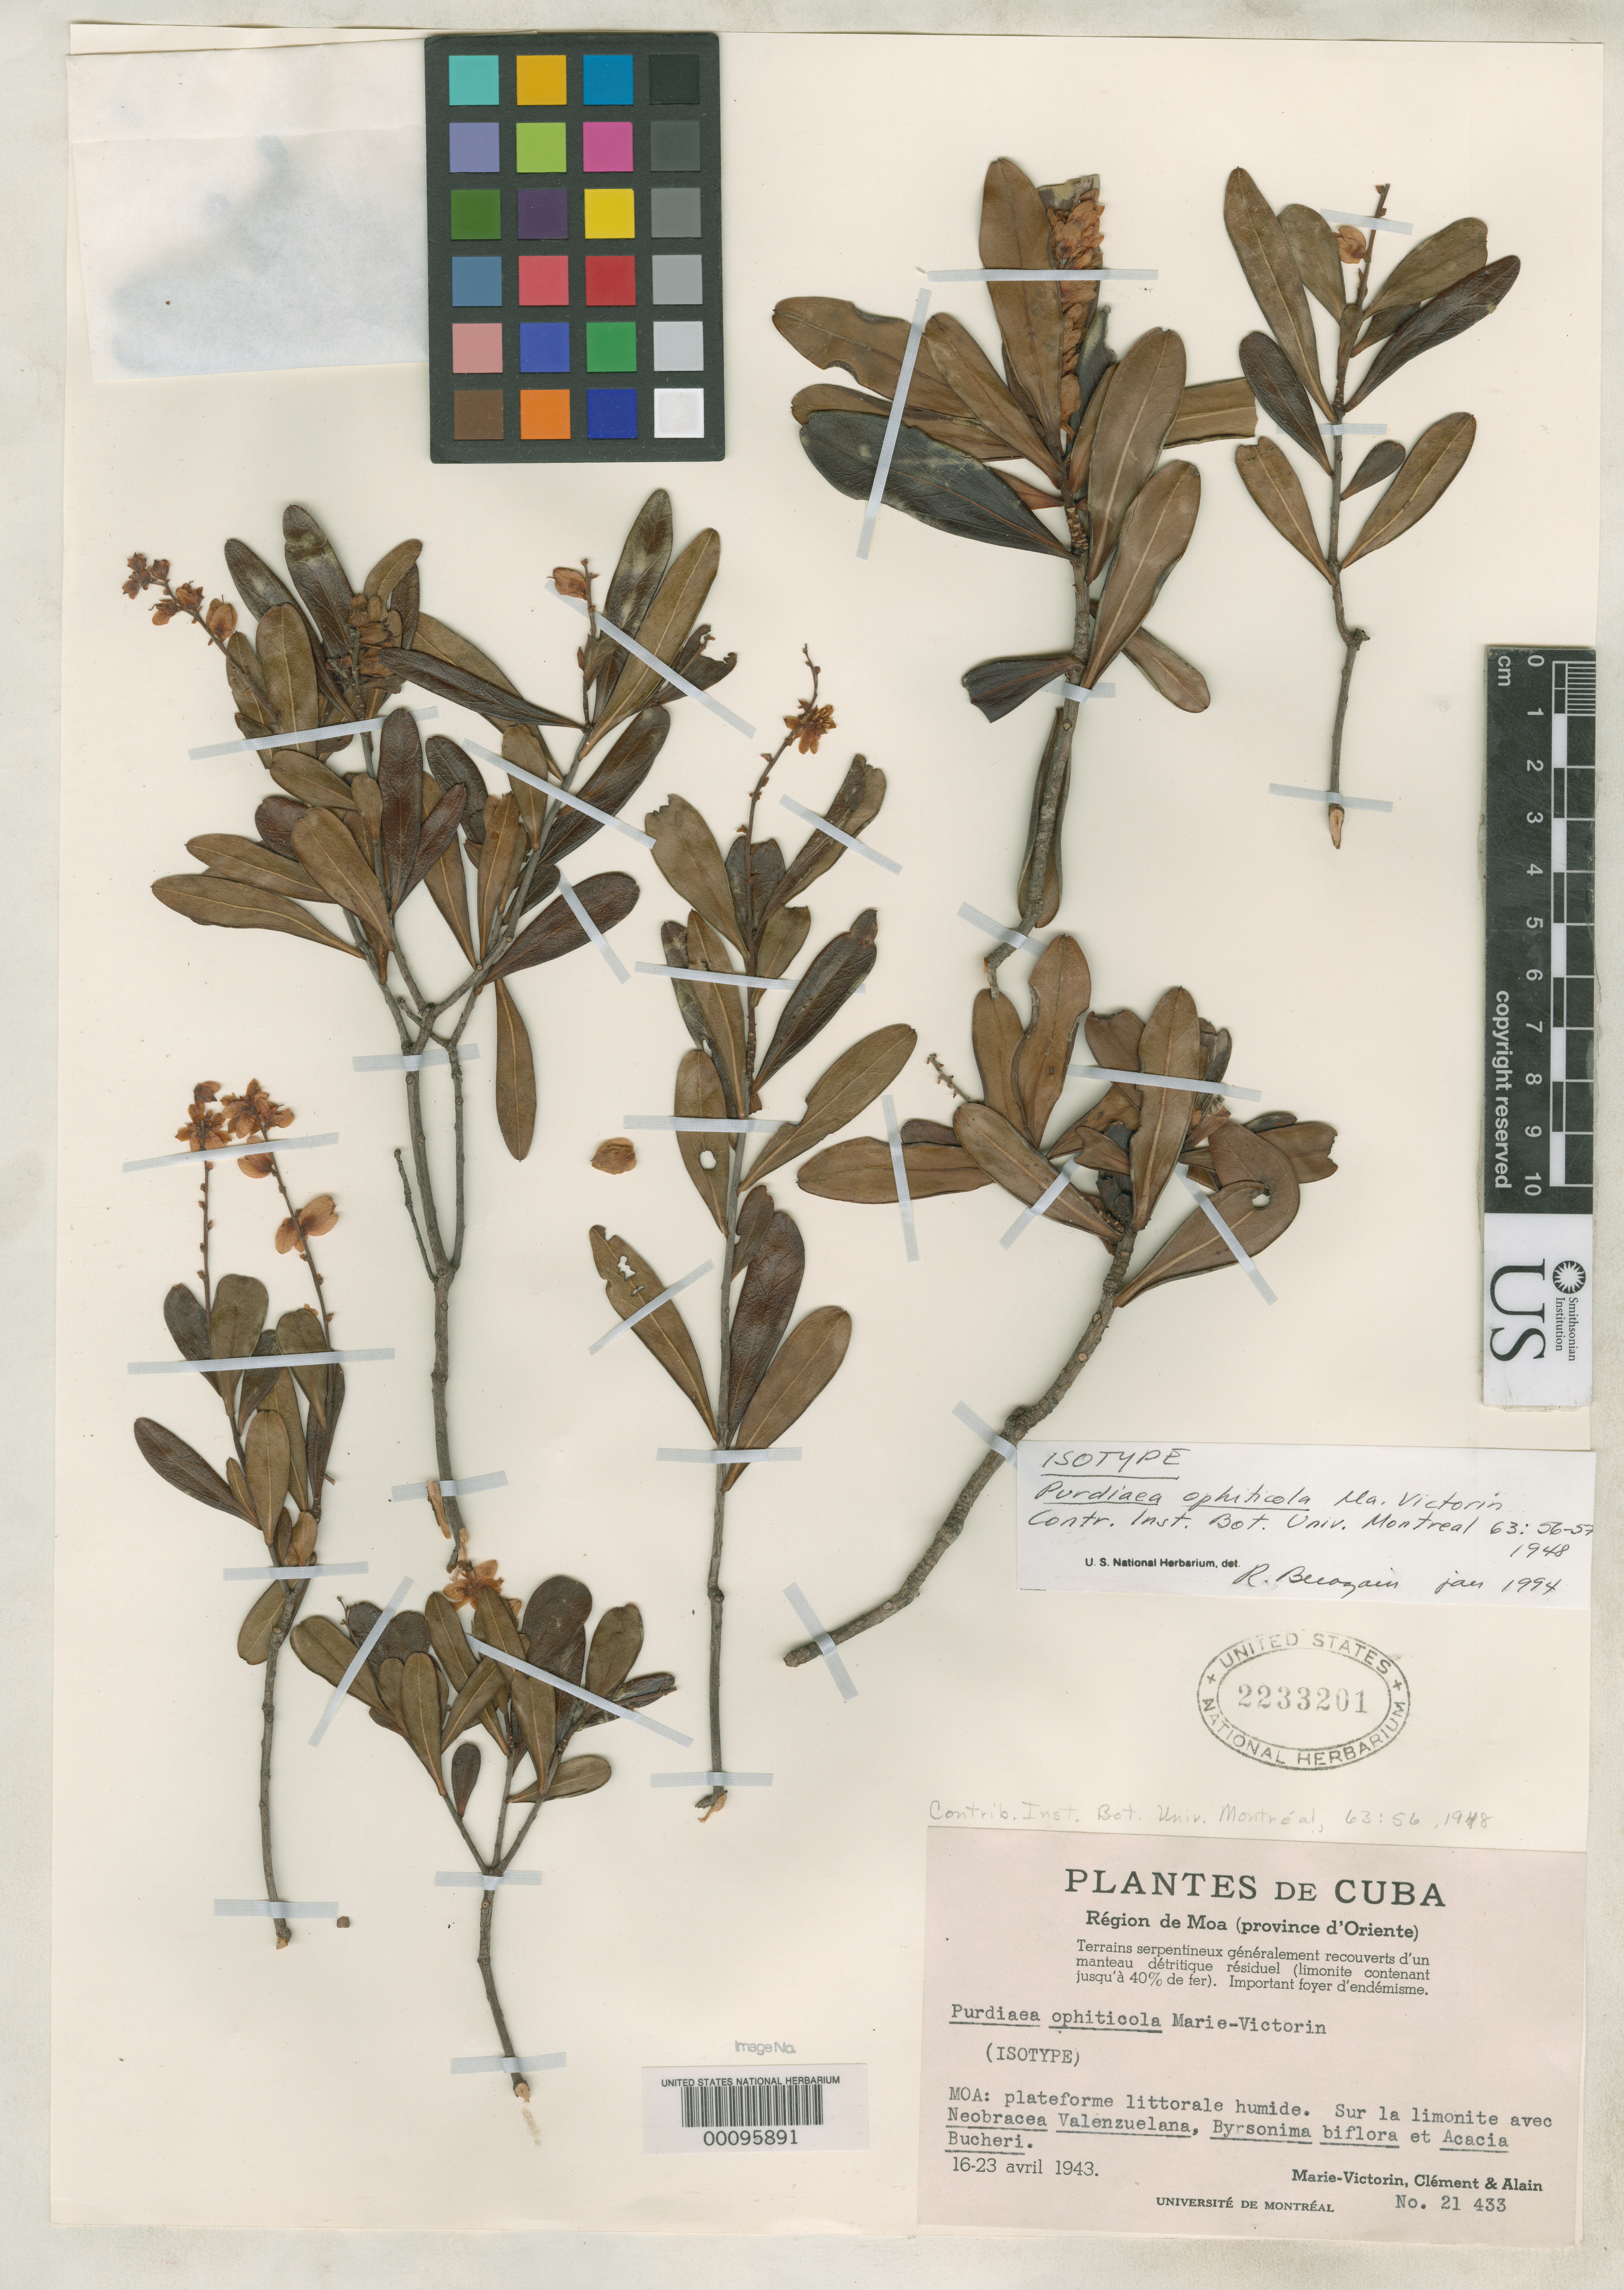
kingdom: Plantae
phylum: Tracheophyta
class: Magnoliopsida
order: Ericales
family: Clethraceae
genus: Purdiaea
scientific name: Purdiaea ophiticola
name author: Vict.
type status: Isotype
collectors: Fr. Marie-Victorin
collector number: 21433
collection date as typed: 16 Apr 1943 to 23 Apr 1943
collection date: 1943-04-16/1943-04-23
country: Cuba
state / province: Oriente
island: Greater Antilles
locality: Region de Moa, plateform littorale humides.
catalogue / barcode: US 2233201